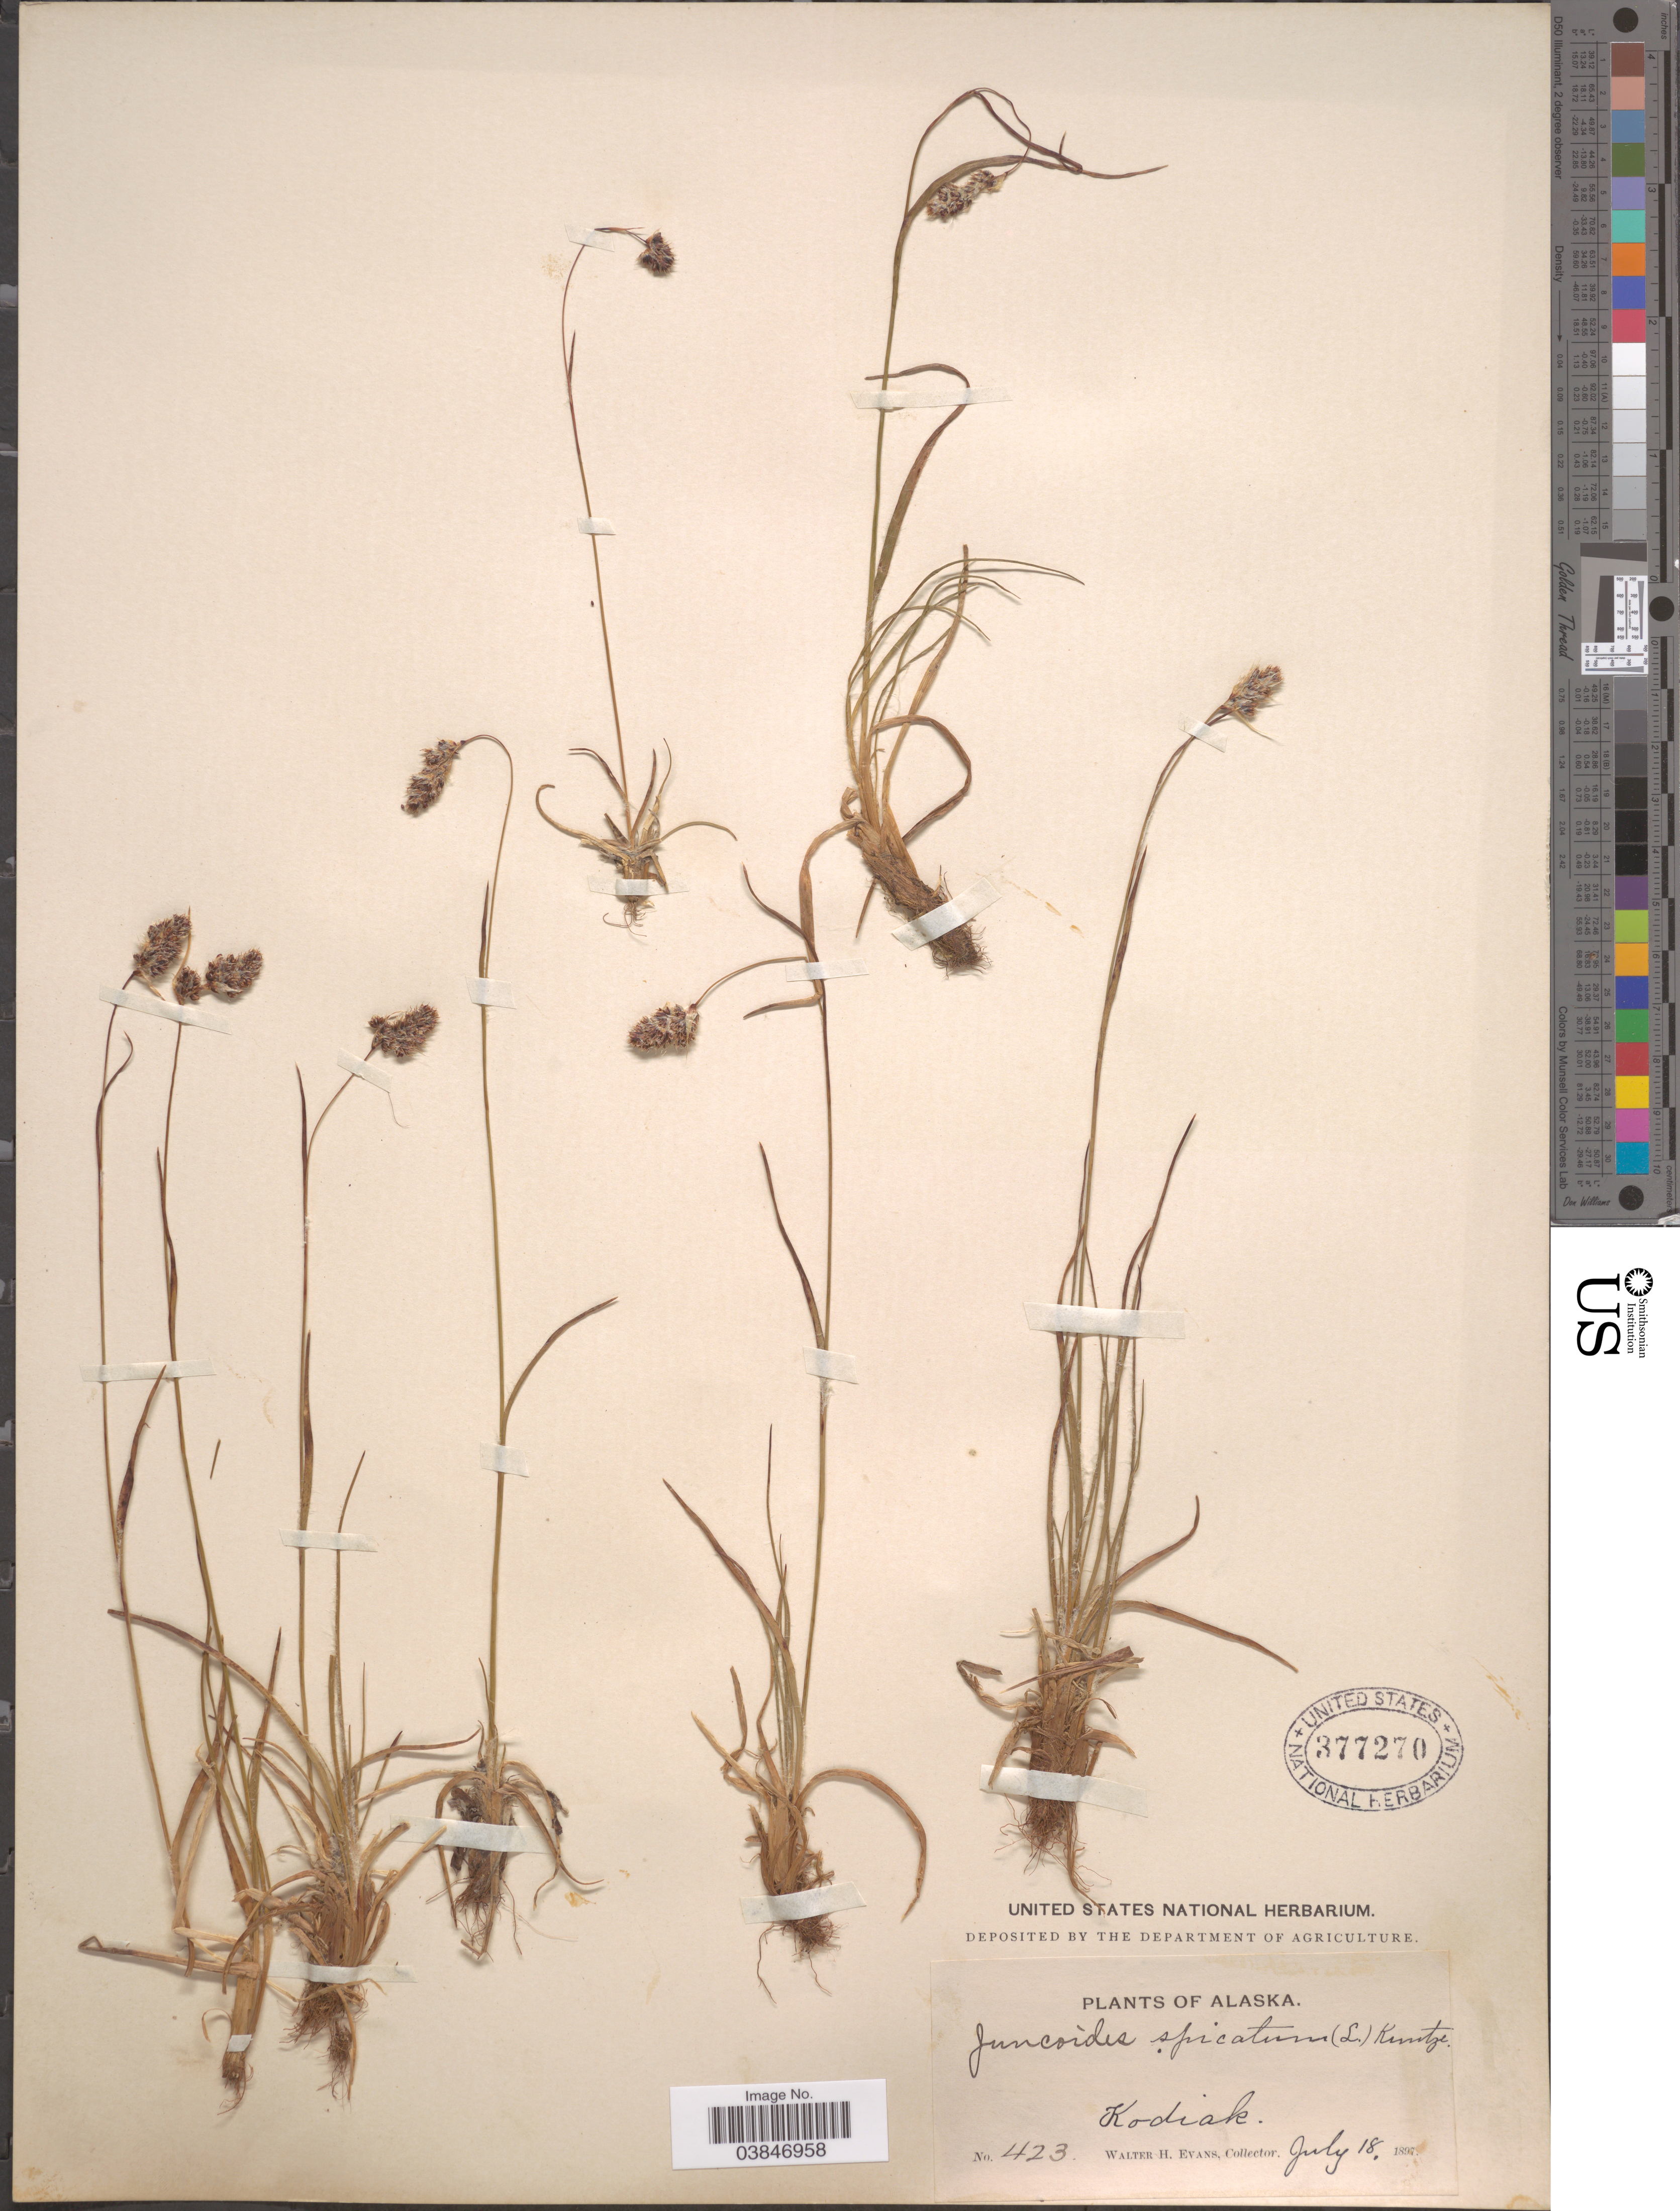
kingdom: Plantae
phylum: Tracheophyta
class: Liliopsida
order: Poales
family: Juncaceae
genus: Luzula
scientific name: Luzula spicata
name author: (L.) DC.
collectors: W. H. Evans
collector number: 423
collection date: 1897-07-18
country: United States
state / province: Alaska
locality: Kodiak.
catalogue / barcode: US 377270